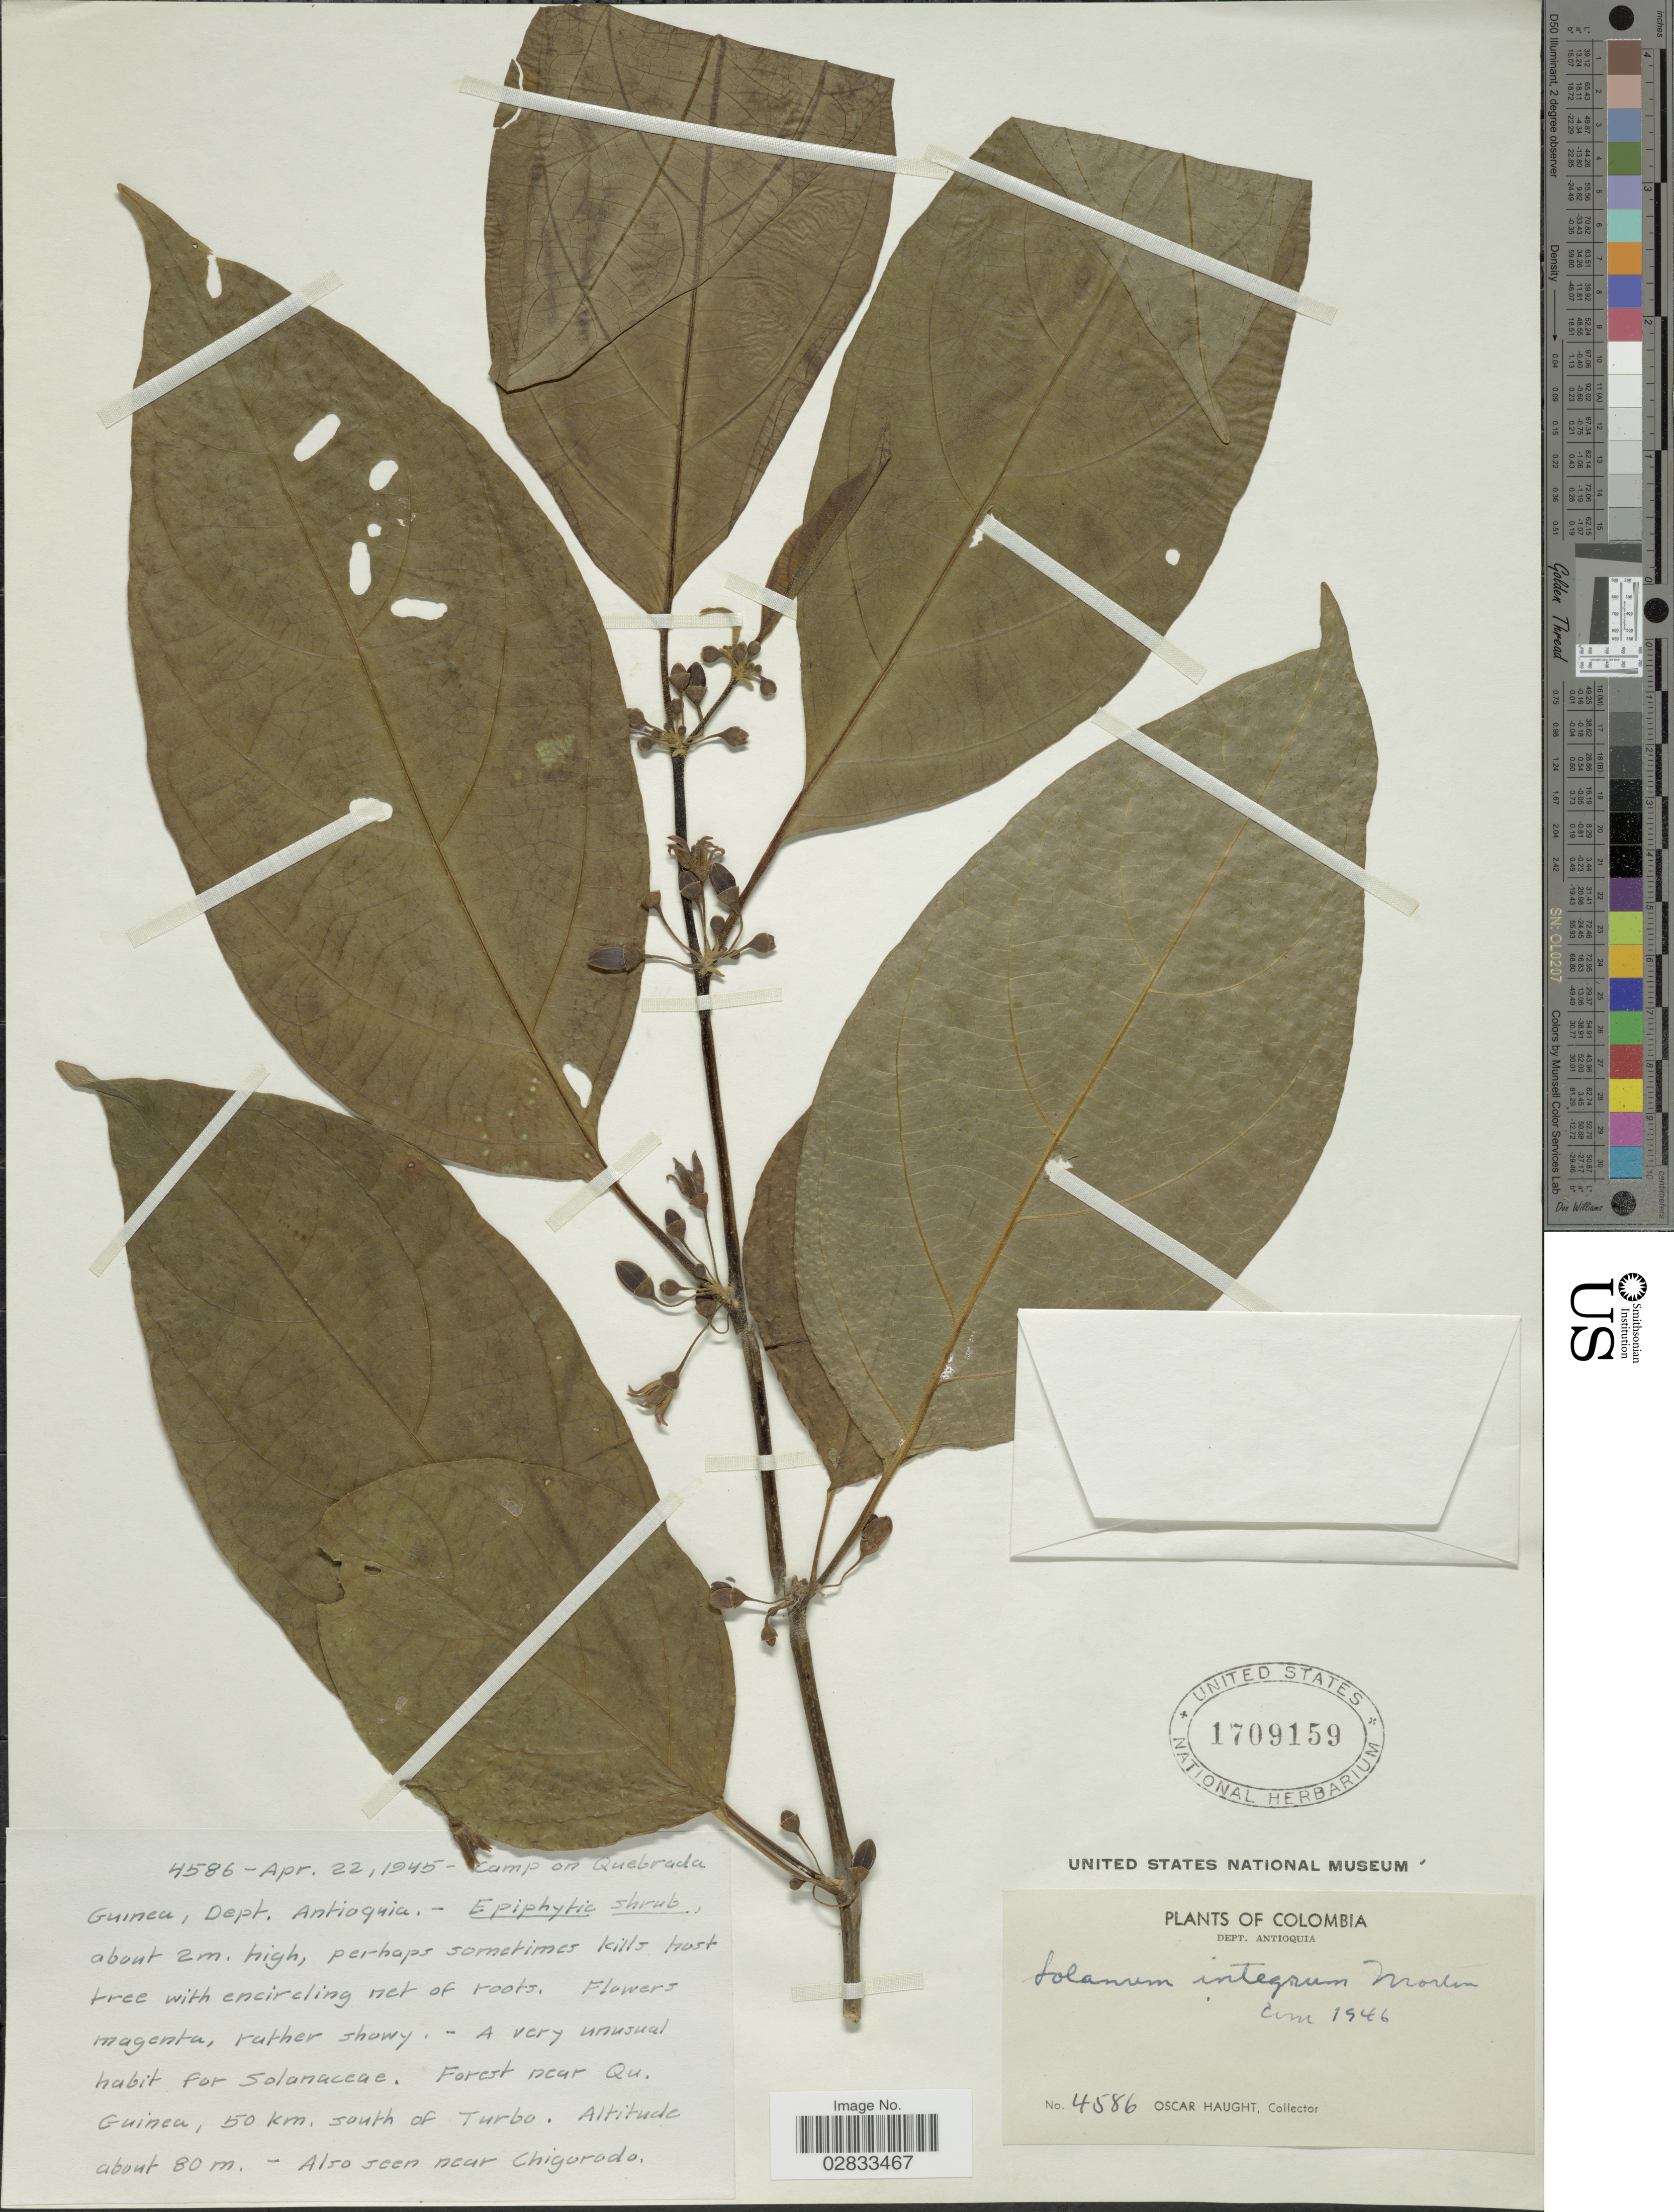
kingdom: Plantae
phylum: Tracheophyta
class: Magnoliopsida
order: Solanales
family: Solanaceae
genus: Solanum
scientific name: Solanum sanctae-marthae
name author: Bitter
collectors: O. Haught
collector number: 4586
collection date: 1945-04-22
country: Colombia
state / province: Antioquia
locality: Dept. Antioquia. Camp on Quebrada Guinea. Forest near Qu. Guinea, 50 km. south of Turbo.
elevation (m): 80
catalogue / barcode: US 1709159